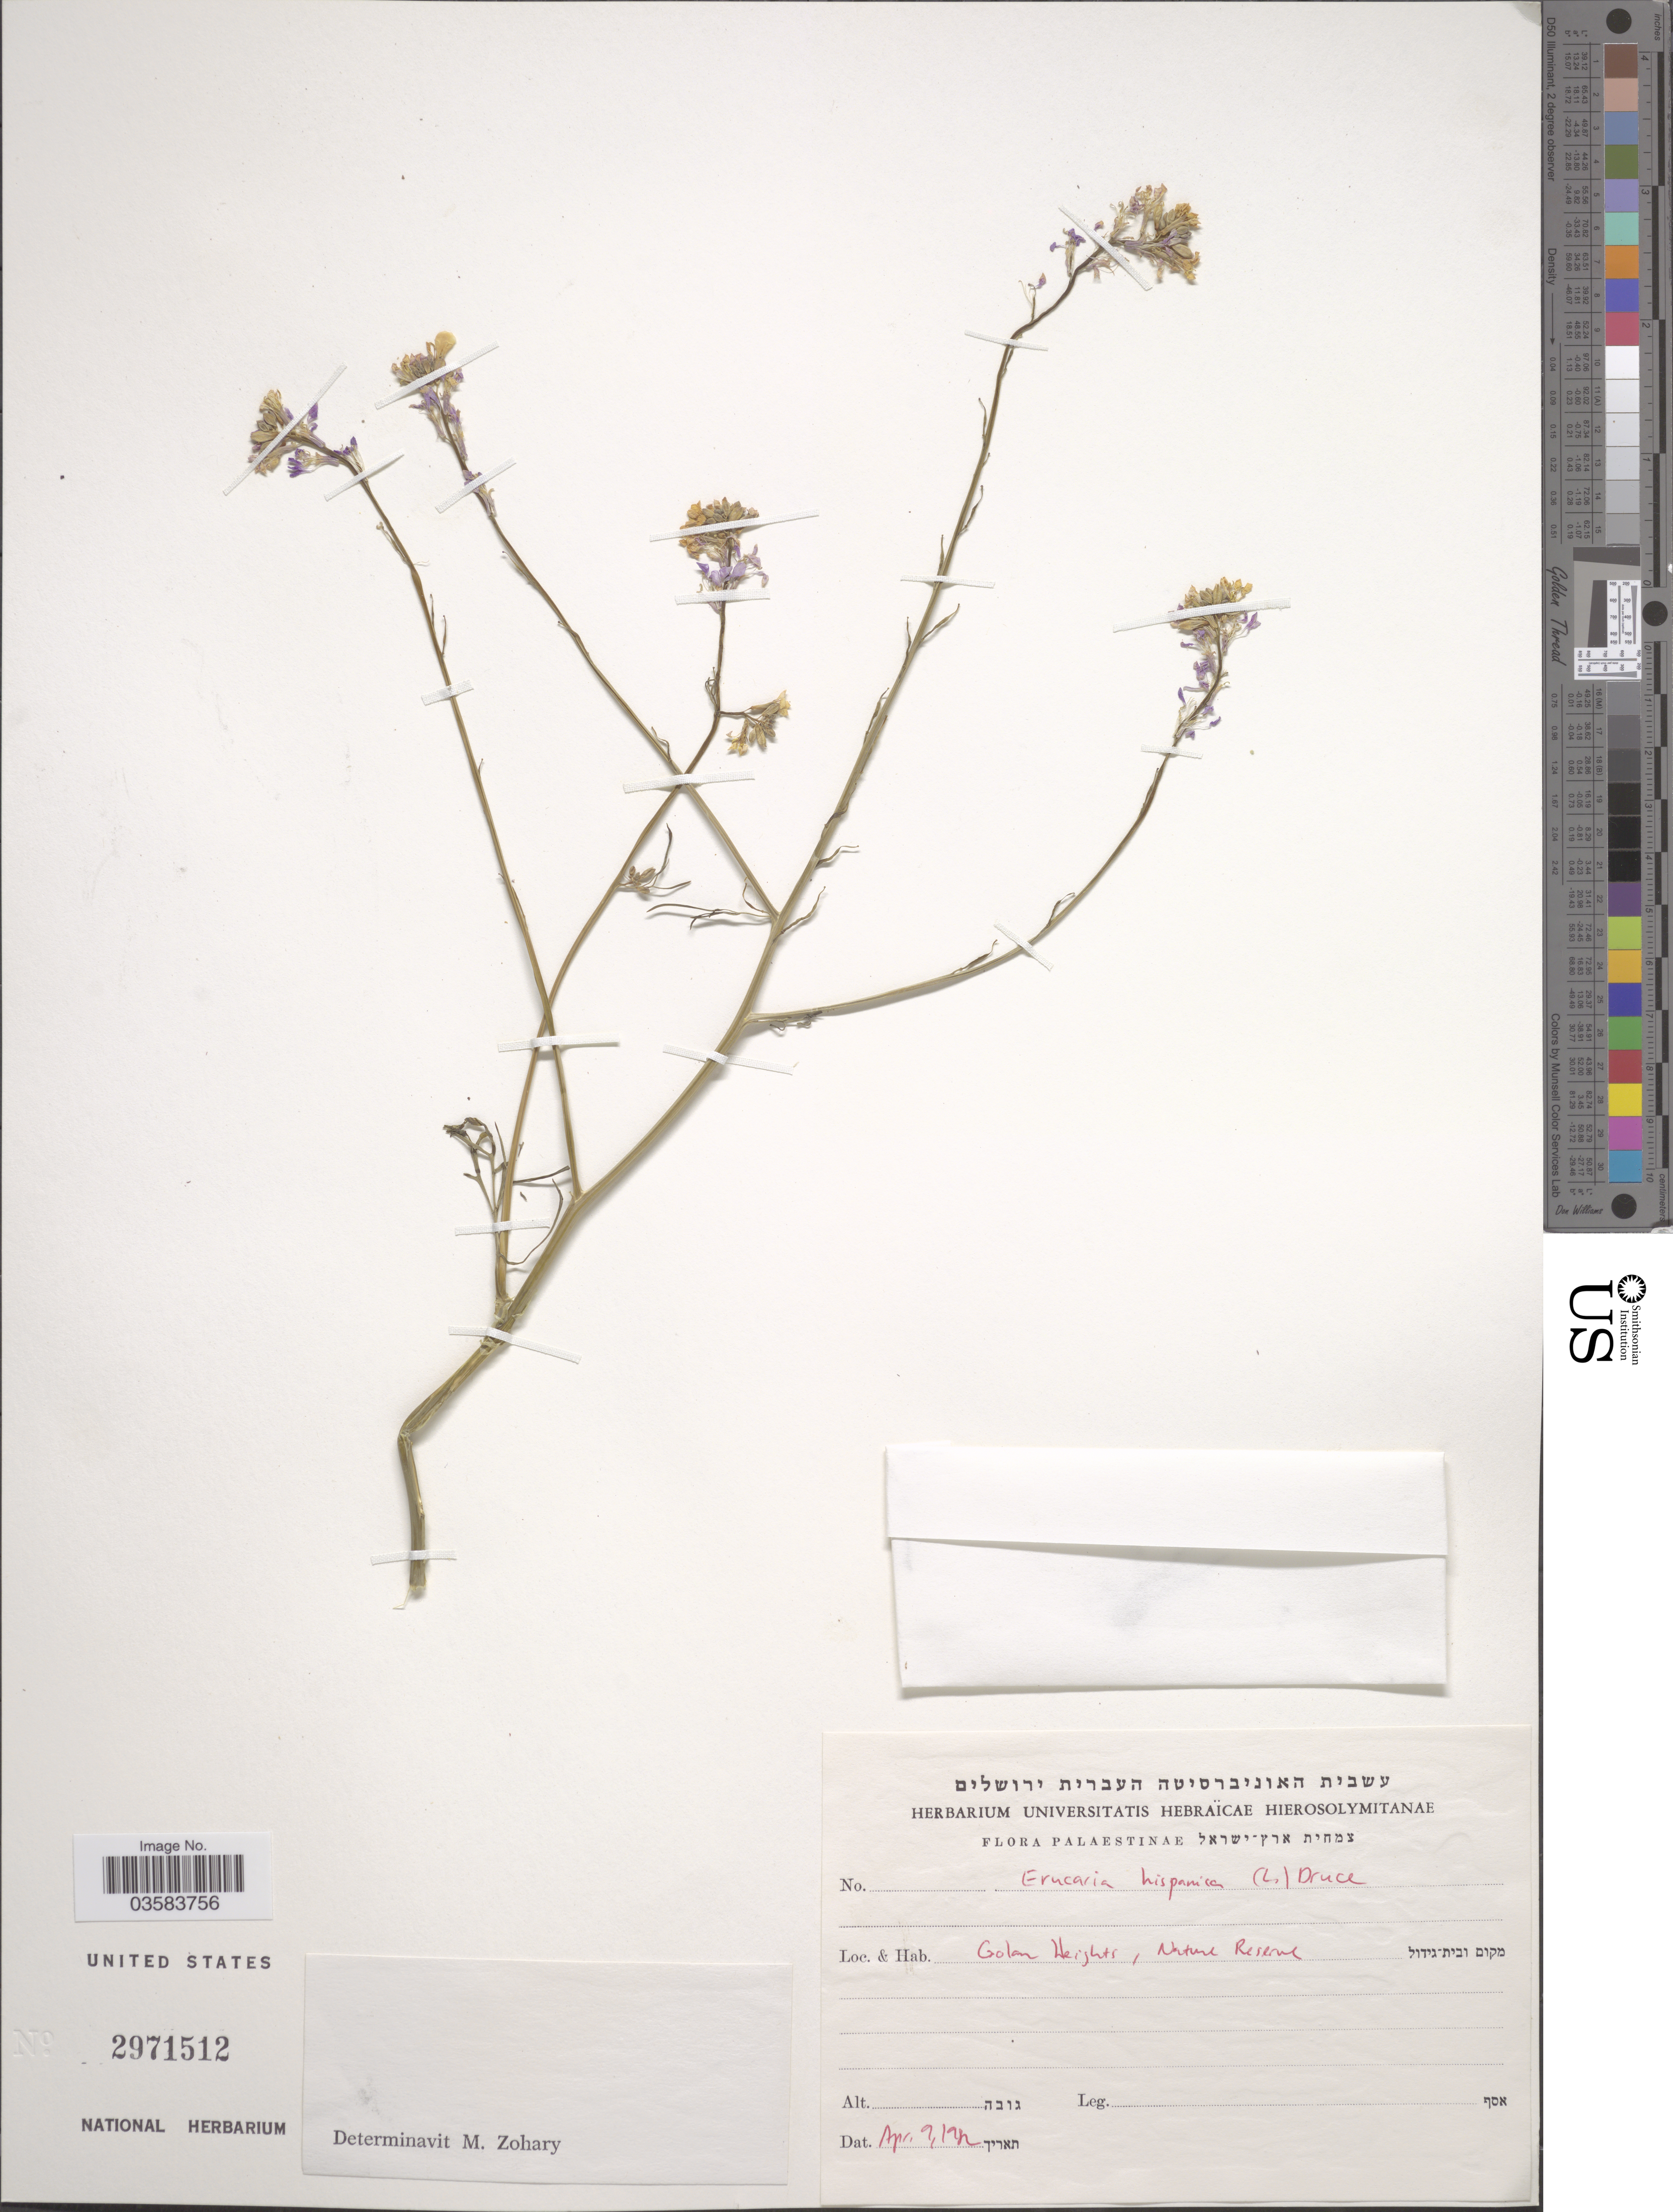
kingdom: Plantae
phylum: Tracheophyta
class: Magnoliopsida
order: Brassicales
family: Brassicaceae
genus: Erucaria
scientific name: Erucaria hispanica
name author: Druce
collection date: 1982-04-09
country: Israel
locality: Palaestinae Golam Heights, Nature Reserve [Foreign script]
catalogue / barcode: US 2971512